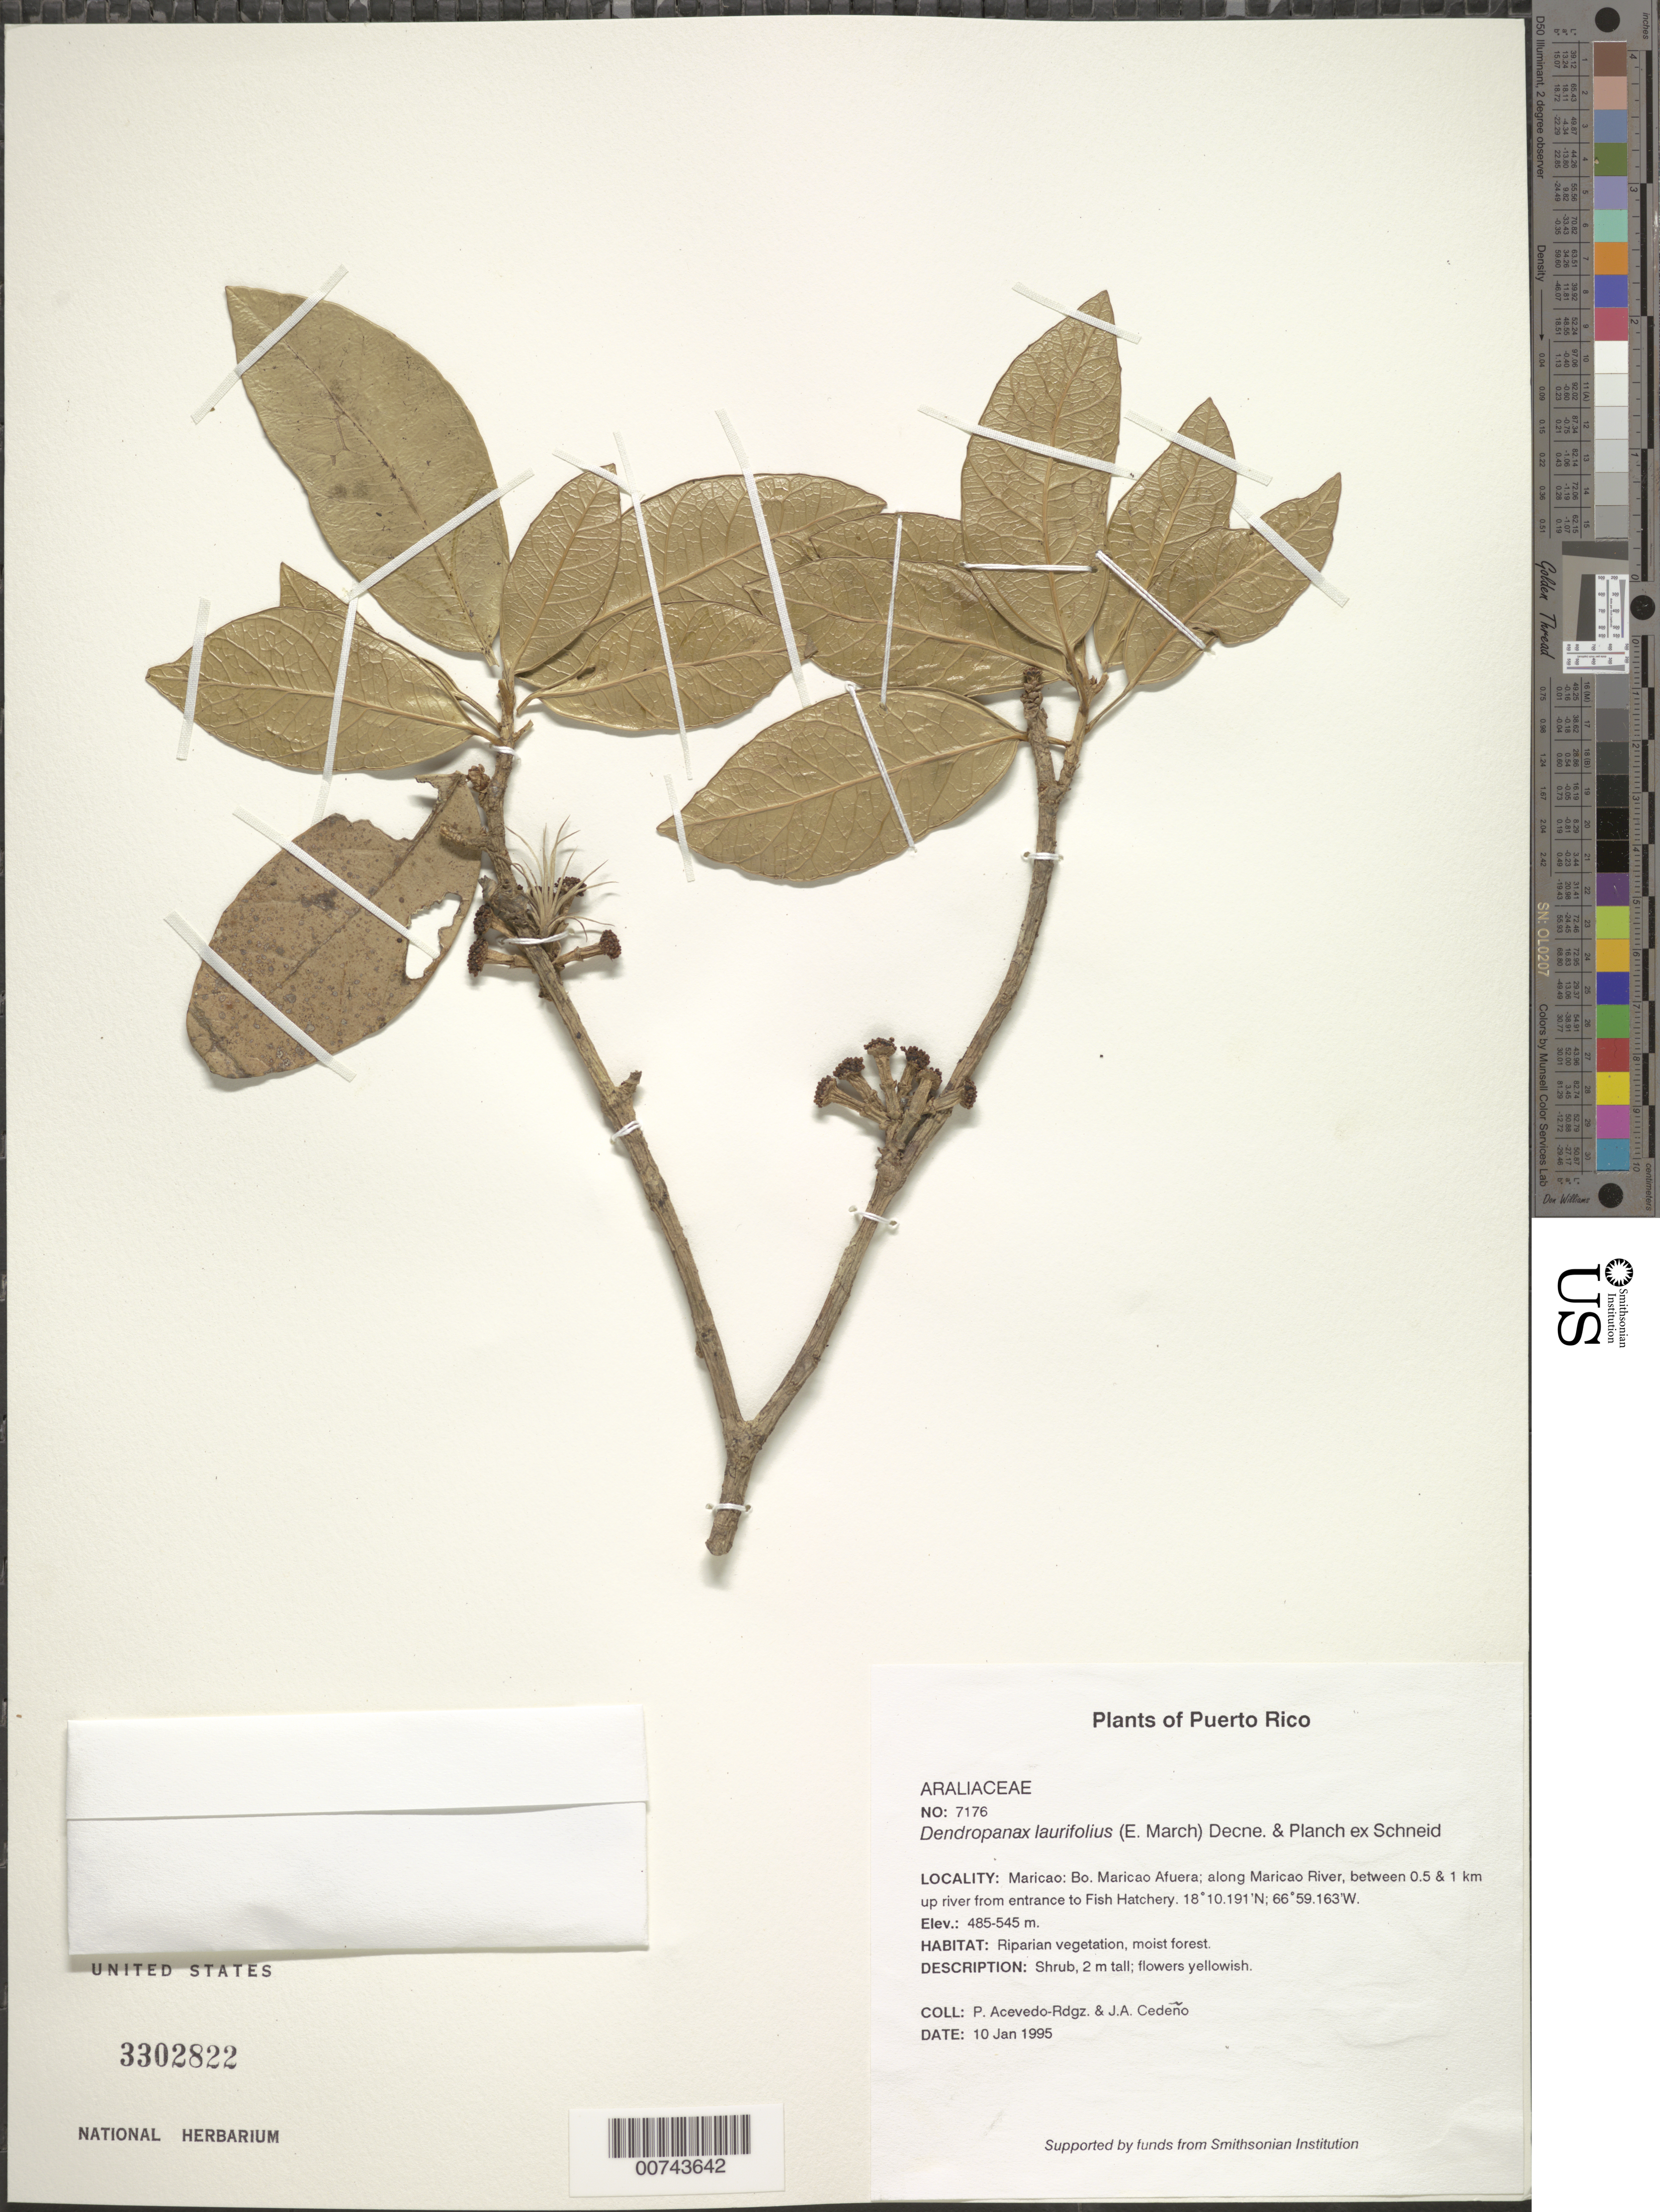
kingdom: Plantae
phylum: Tracheophyta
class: Magnoliopsida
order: Apiales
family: Araliaceae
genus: Dendropanax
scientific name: Dendropanax laurifolius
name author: (Marchal ex Urb.) Decne. & Planch. ex R.C. Schneid.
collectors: P. Acevedo-Rodr. & J. A. Cedeño M.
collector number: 7176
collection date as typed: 10 Jan 1995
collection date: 1995-01-10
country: Puerto Rico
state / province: Maricao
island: Puerto Rico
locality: Maricao: Bo. Maricao Afuera; along Maricao River, between 0.5 & 1 km up river from entrance to Fish Hatchery.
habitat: Riparian vegetation, moist forest.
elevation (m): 485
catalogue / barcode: US 3302822